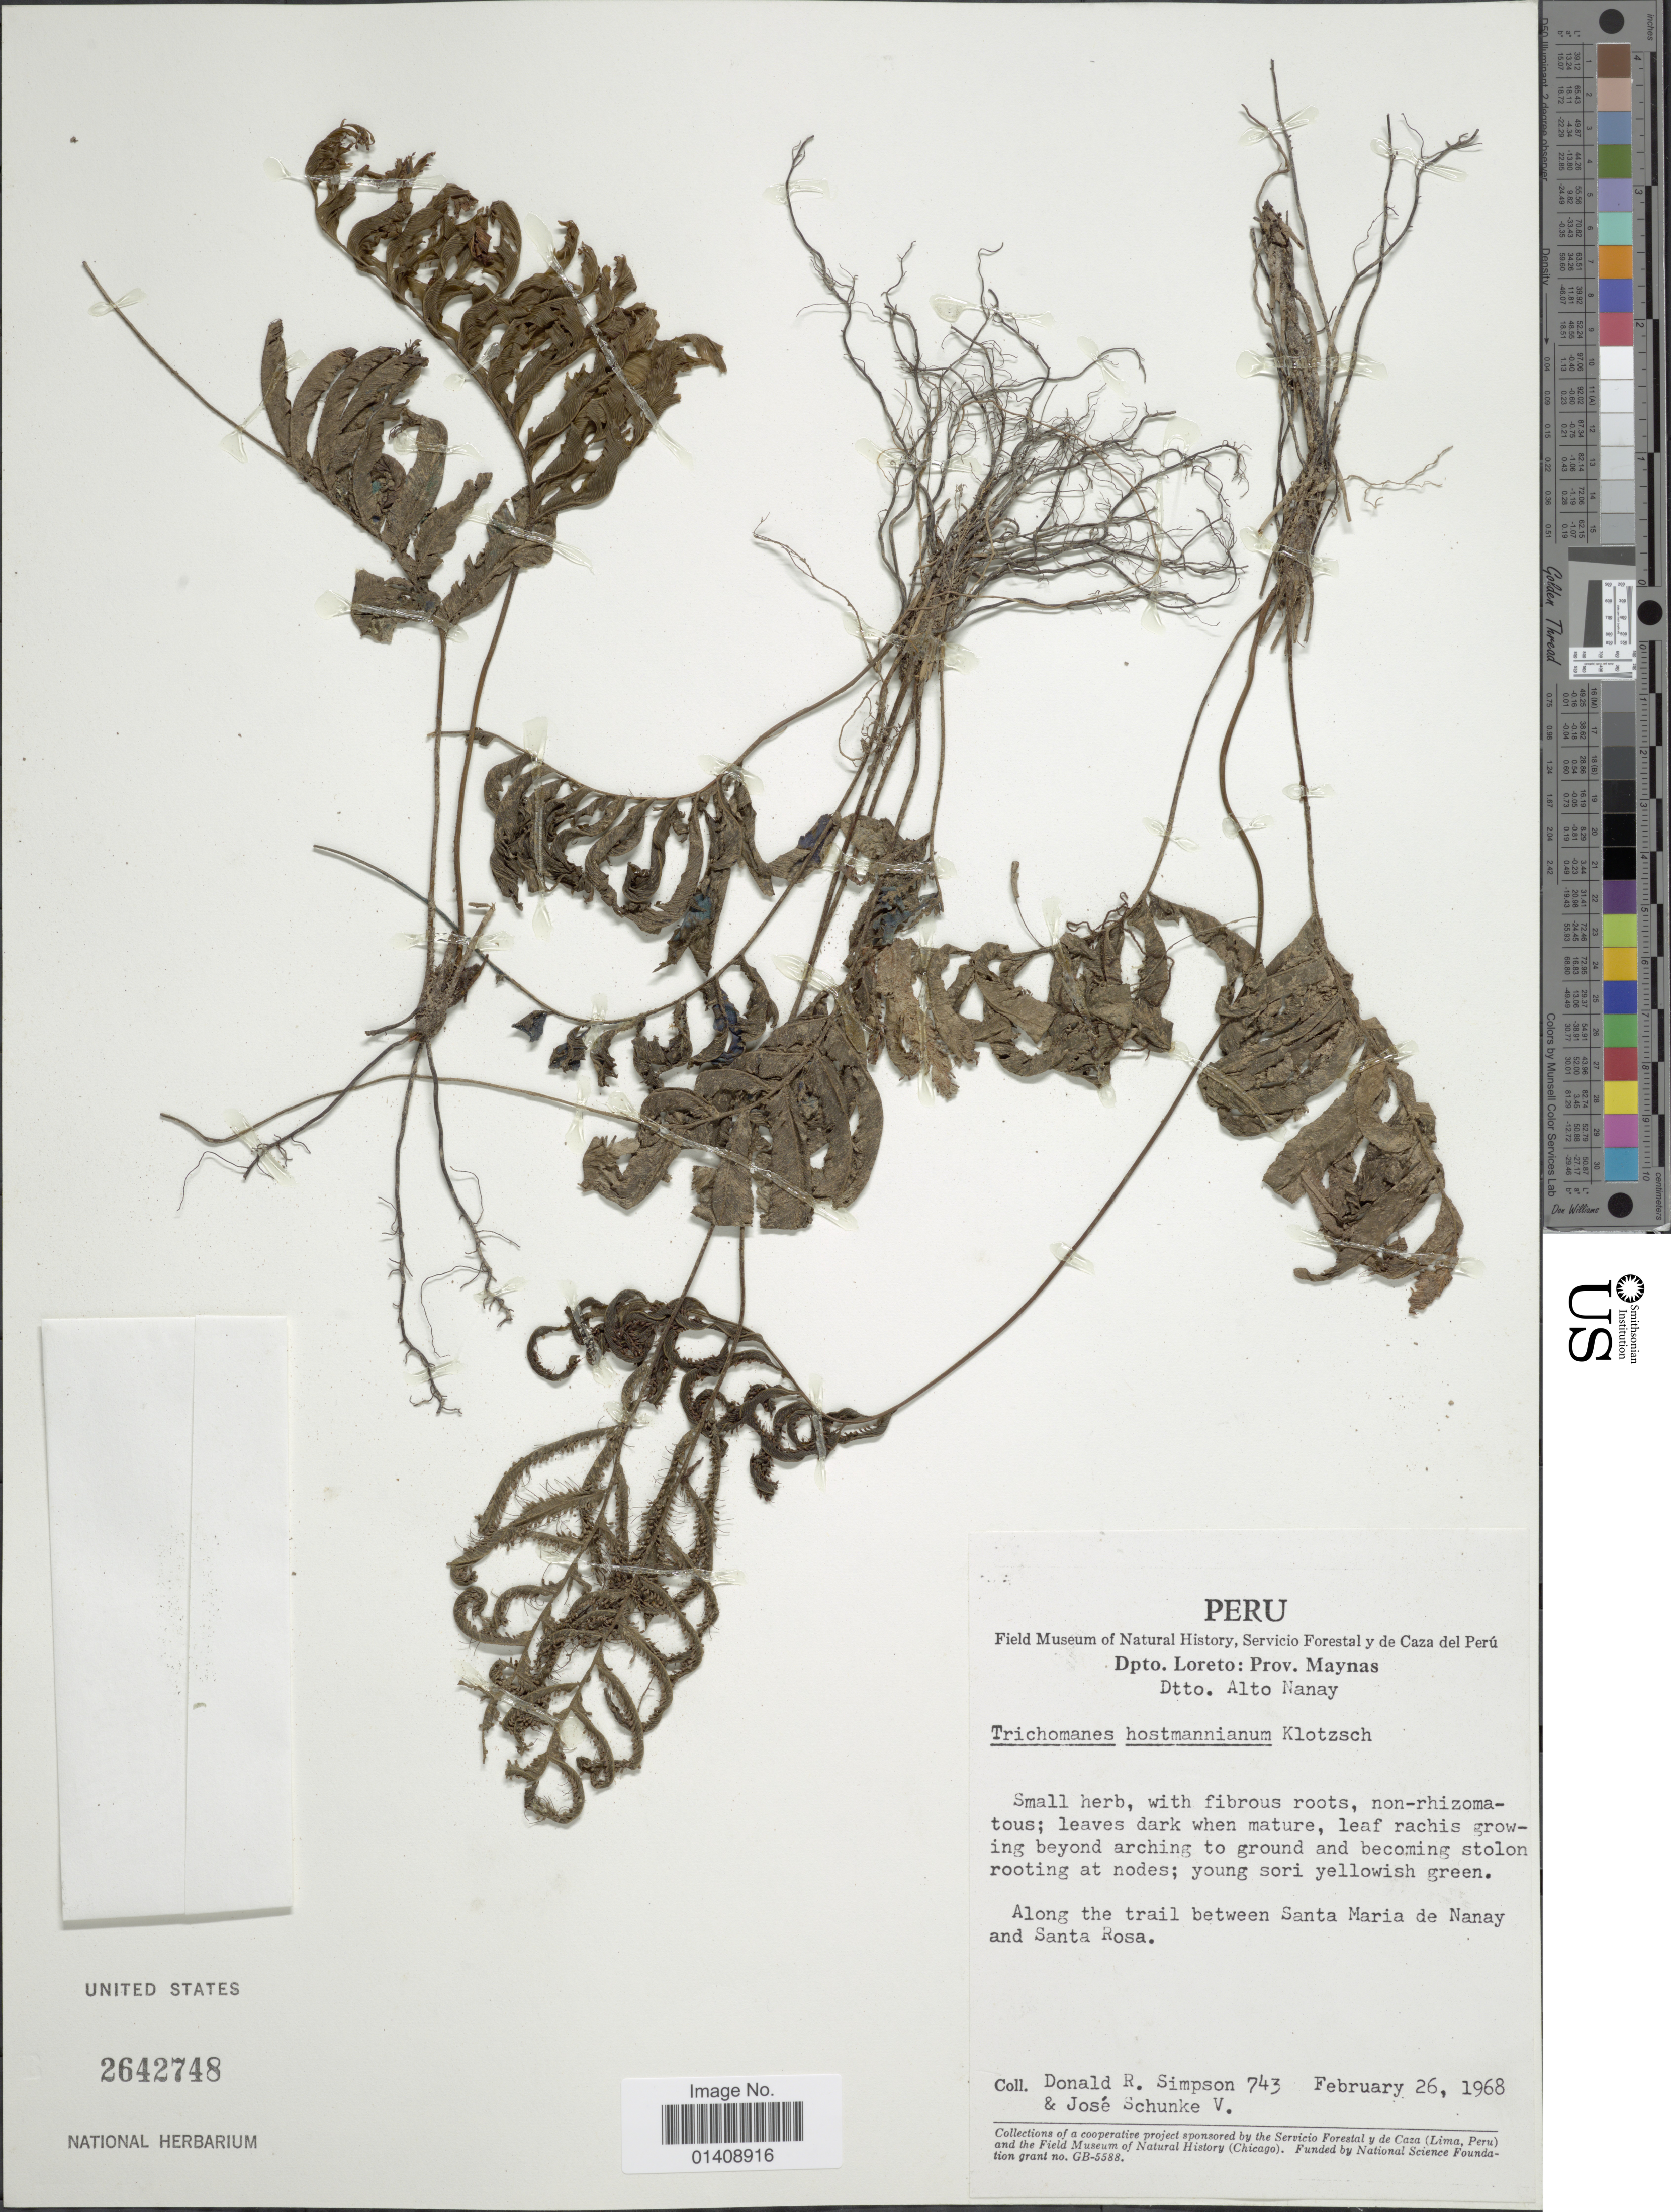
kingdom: Plantae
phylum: Tracheophyta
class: Polypodiopsida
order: Hymenophyllales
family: Hymenophyllaceae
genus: Trichomanes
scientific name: Trichomanes hostmannianum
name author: (Klotzsch) Kunze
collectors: D. R. Simpson & J. Schunke Vigo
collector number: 743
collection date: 1968-02-26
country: Peru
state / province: Loreto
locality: Prov. Maynas Dtto. Alto Nanay. Along the trail between Santa Maria de Nanay and Santa Rosa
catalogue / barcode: US 2642748